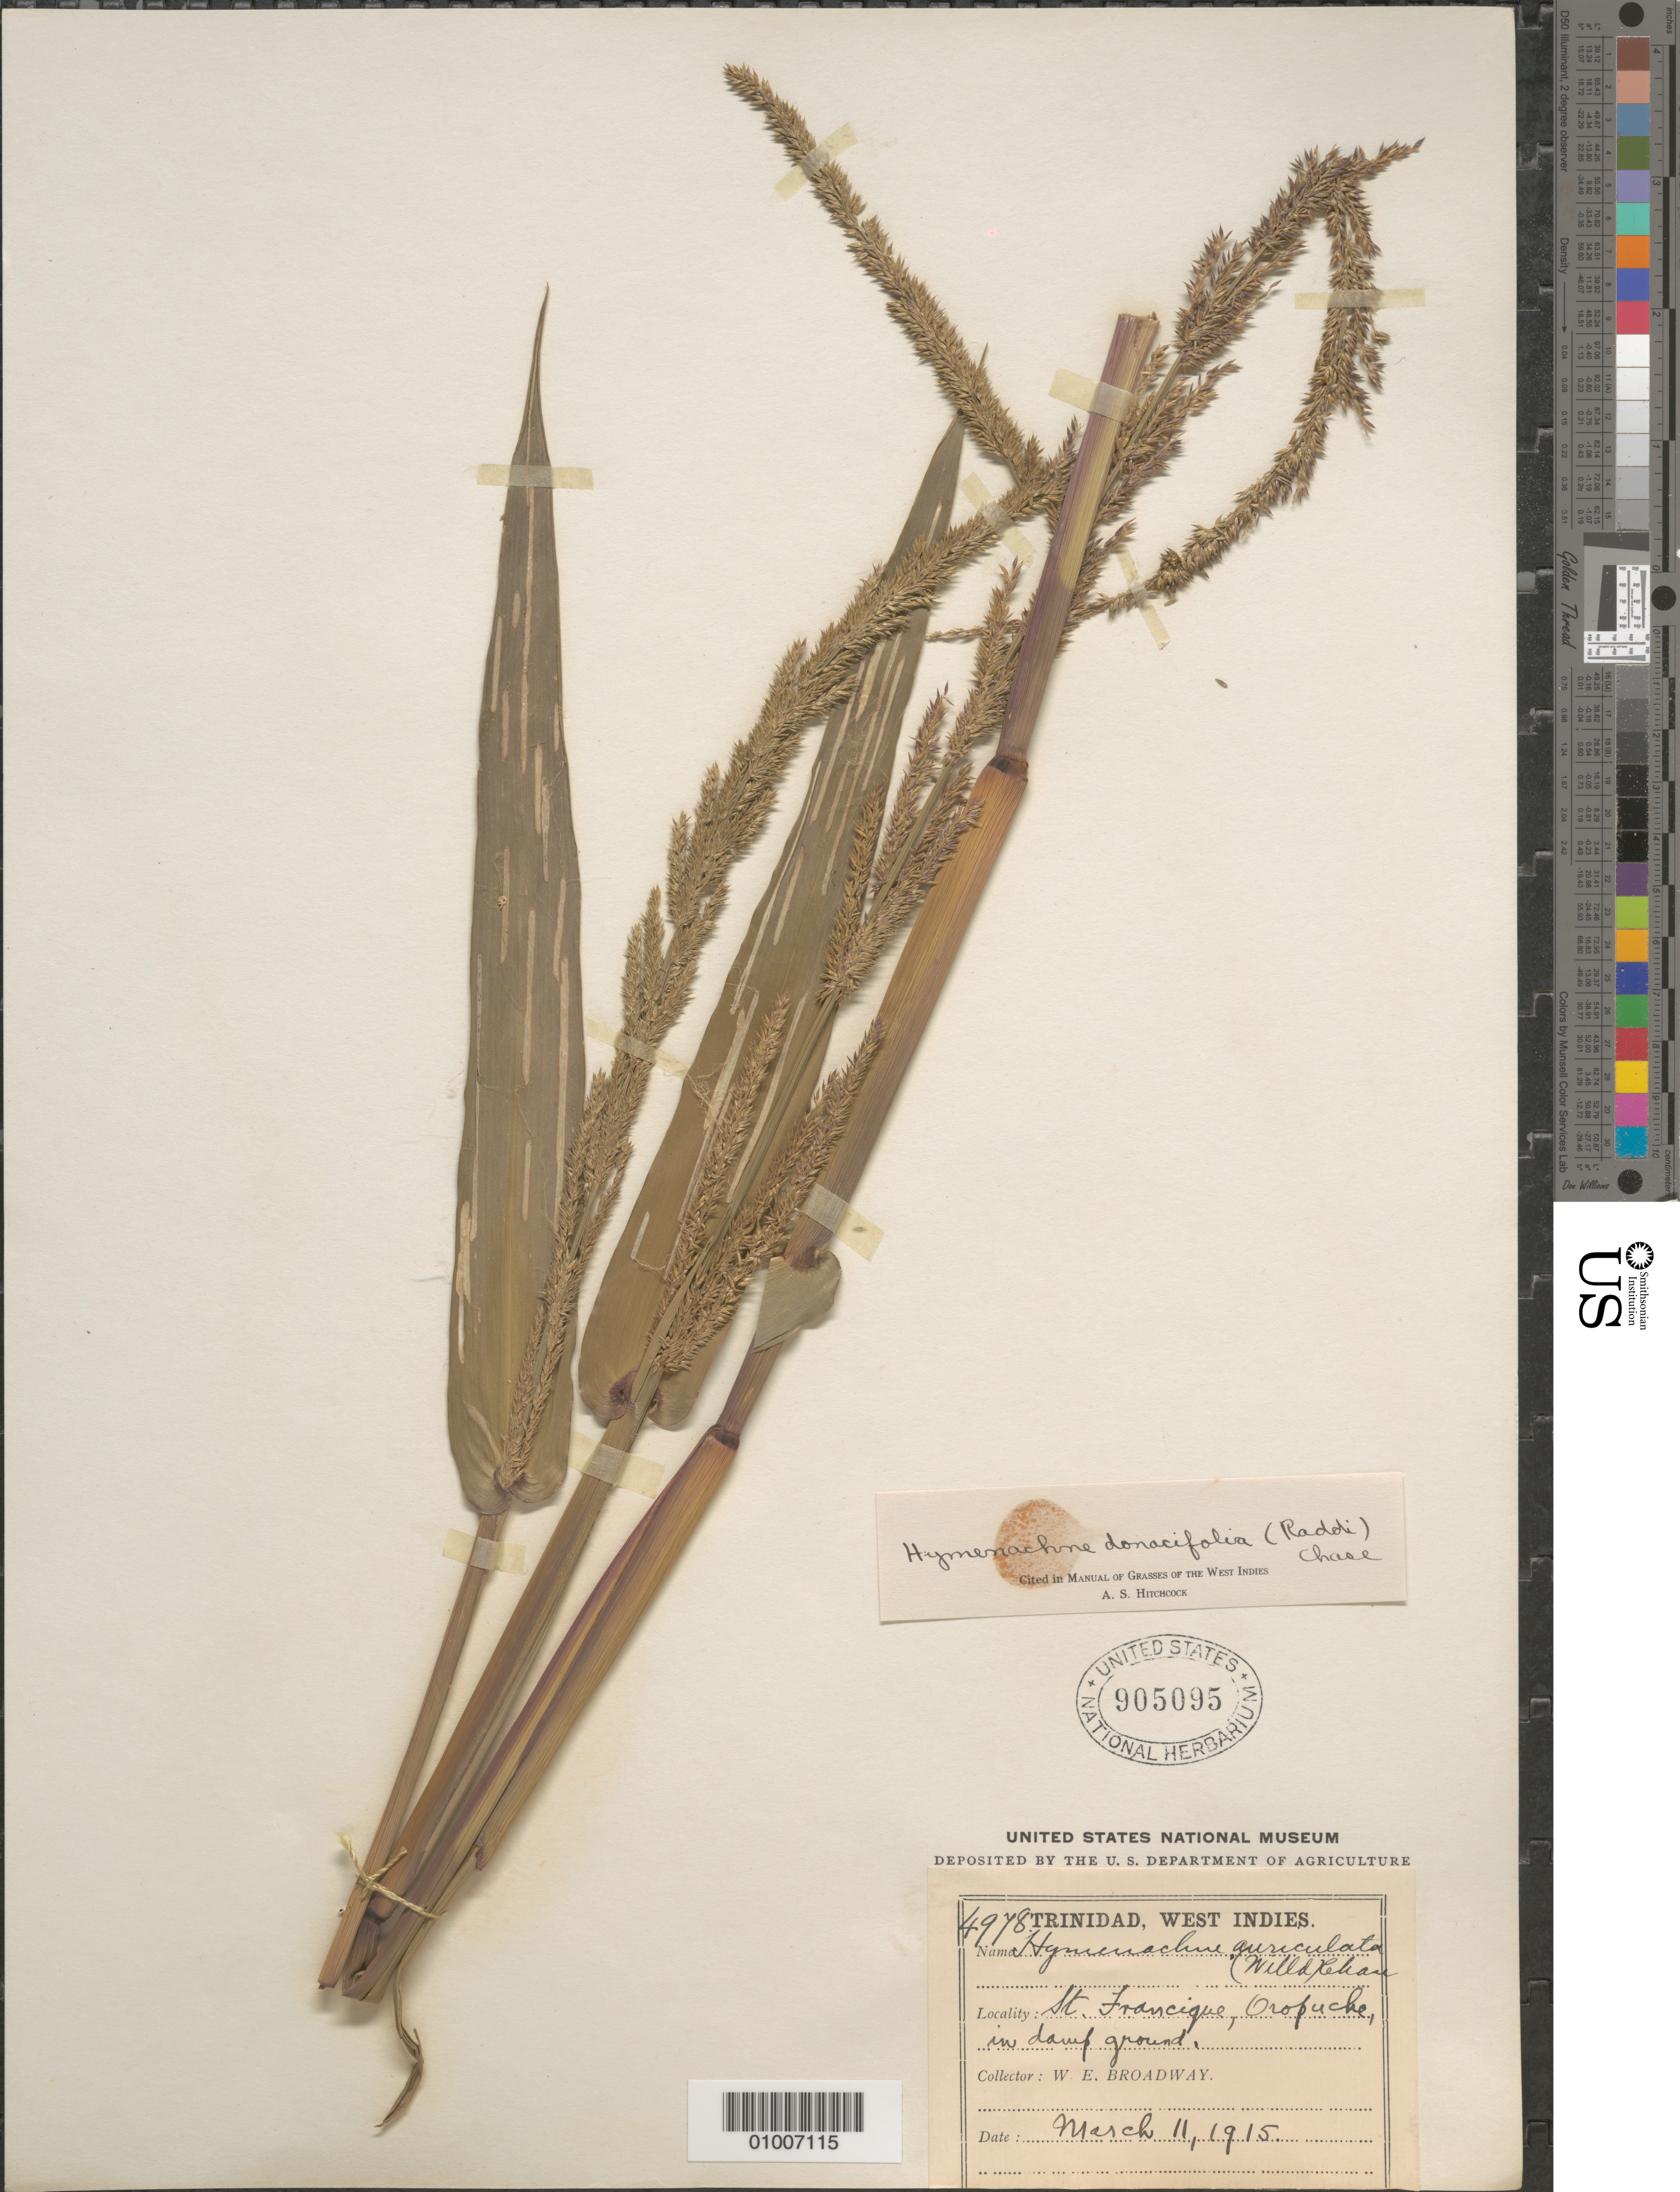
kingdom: Plantae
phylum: Tracheophyta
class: Liliopsida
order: Poales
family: Poaceae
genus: Hymenachne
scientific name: Hymenachne donacifolia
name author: (Raddi) Chase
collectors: W. E. Broadway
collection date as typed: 11 Mar 1915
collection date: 1915-03-11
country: Trinidad and Tobago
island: Trinidad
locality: San Francique, Oropuche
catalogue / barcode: US 905095